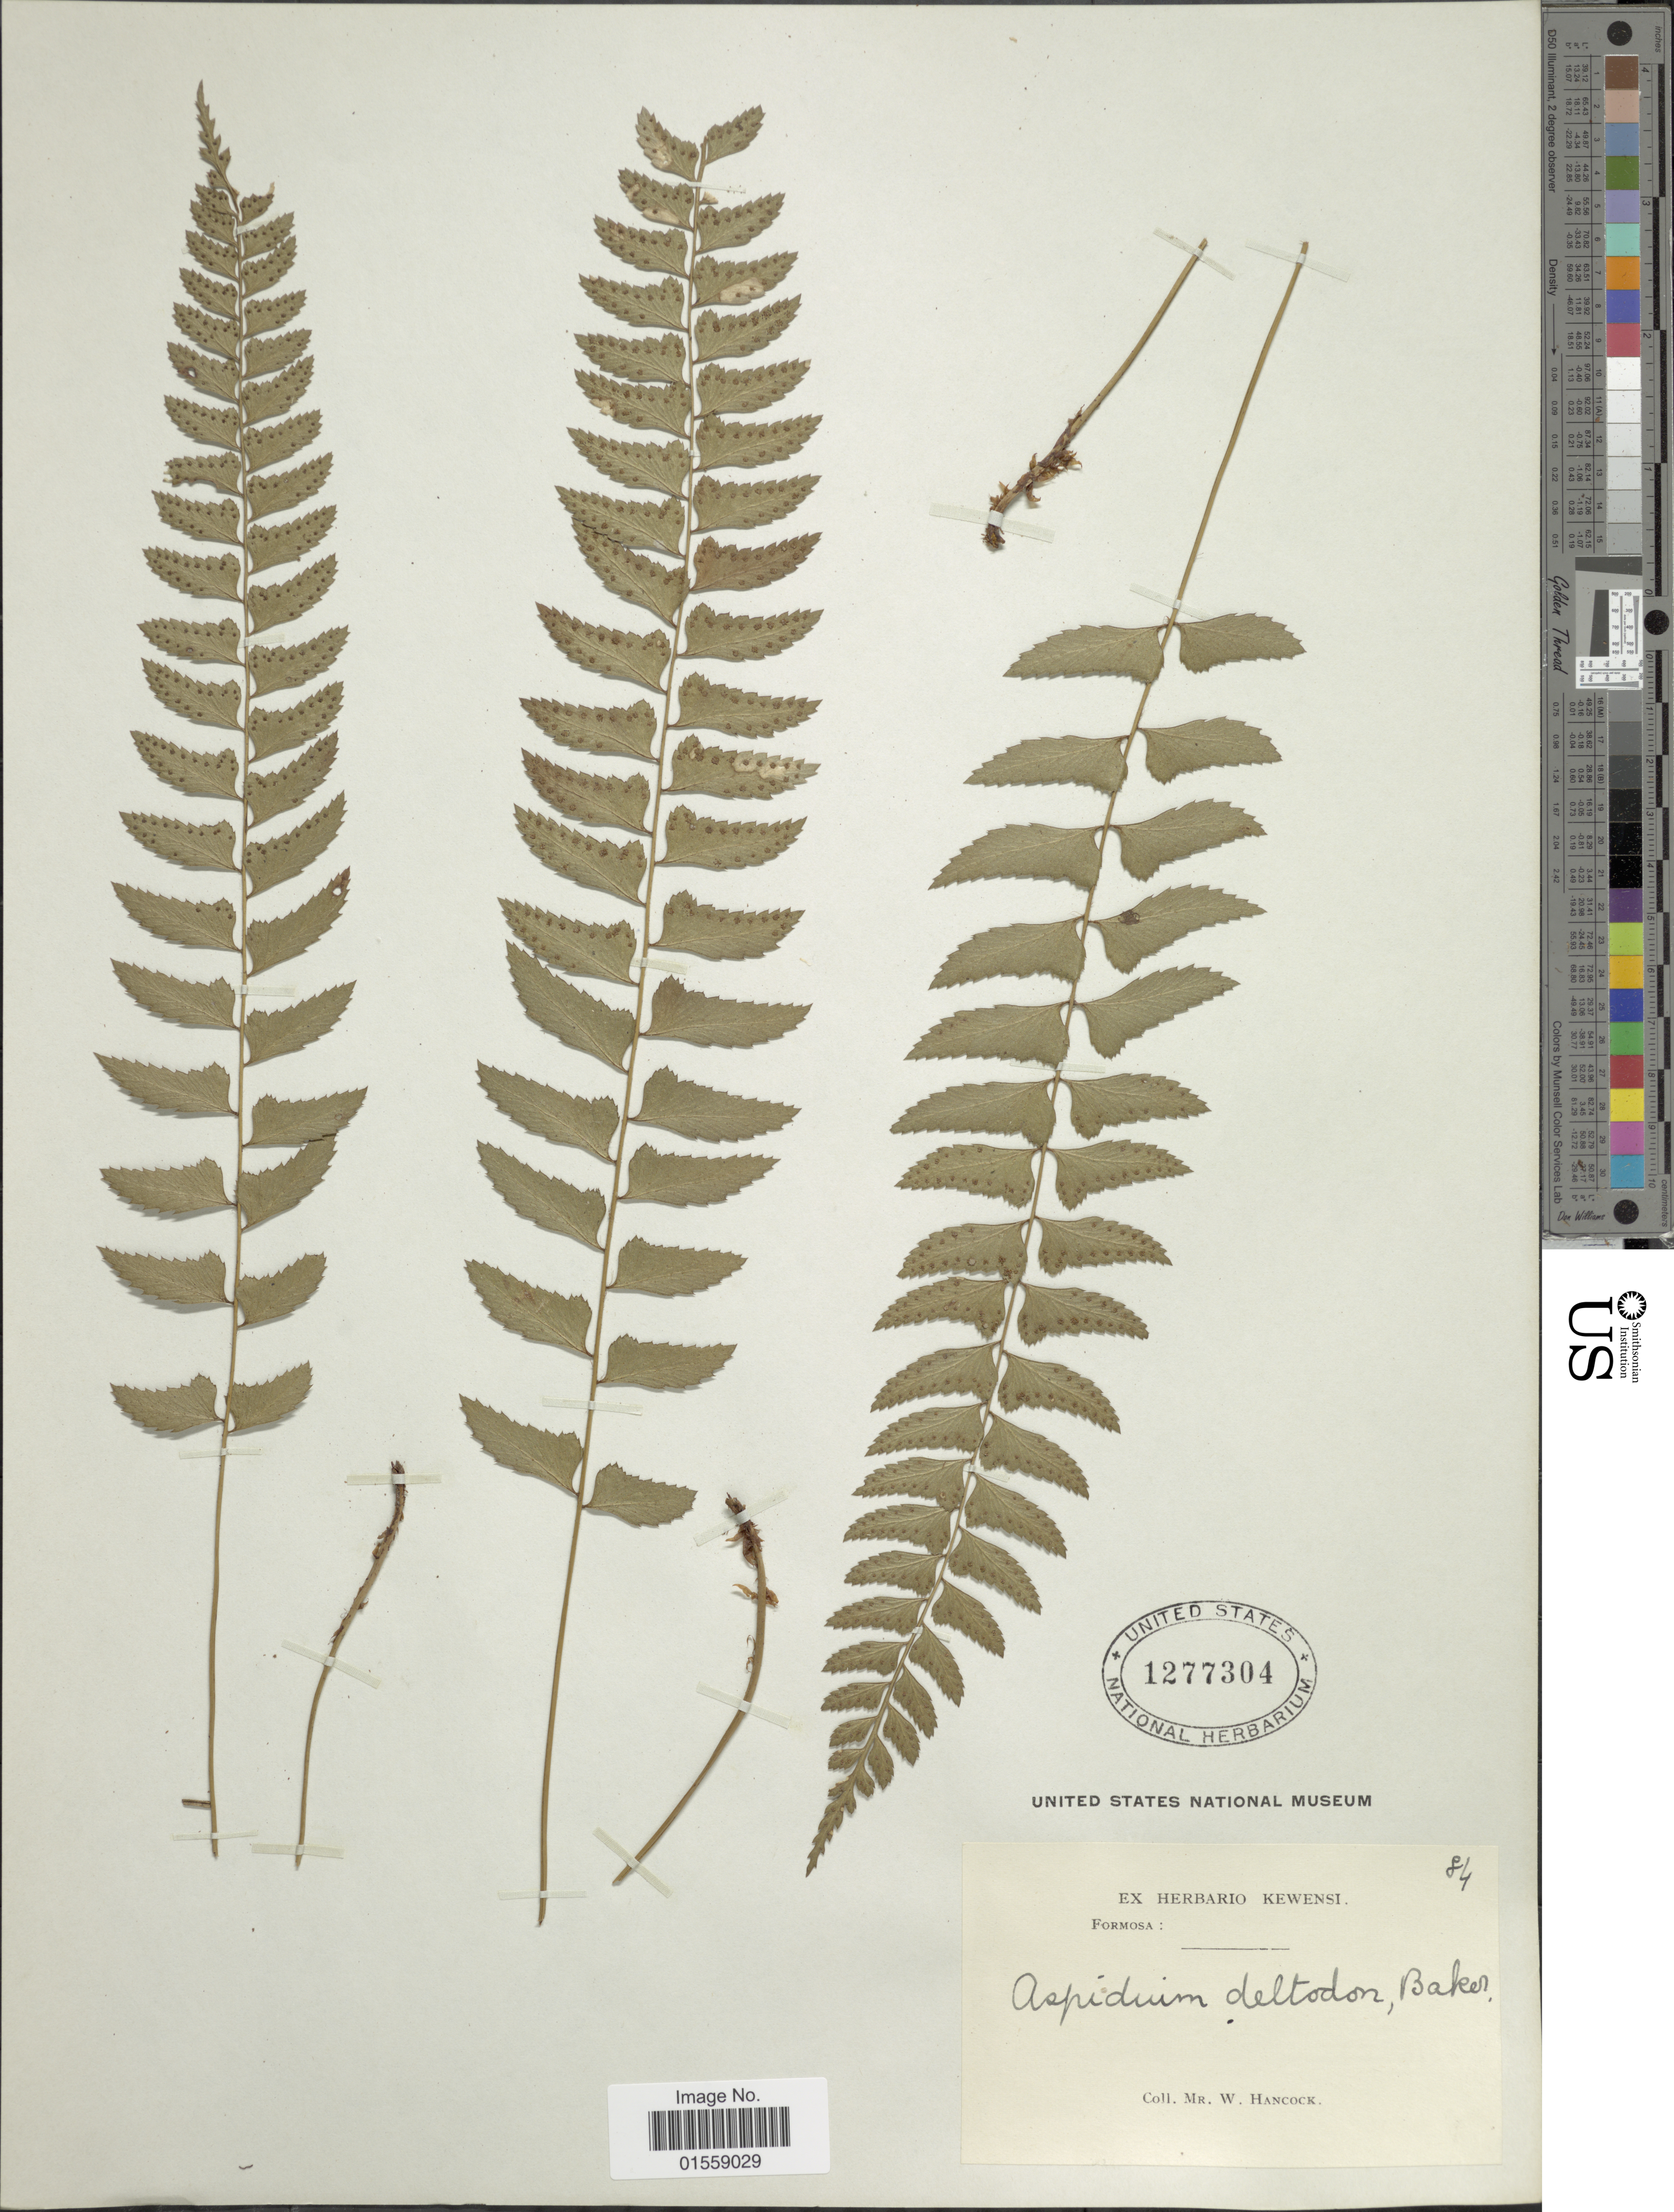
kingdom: Plantae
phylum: Tracheophyta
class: Polypodiopsida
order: Polypodiales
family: Dryopteridaceae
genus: Polystichum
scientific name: Polystichum deltodon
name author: (Baker) Diels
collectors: W. Hancock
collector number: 84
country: Taiwan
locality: Formosa.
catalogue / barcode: US 1277304